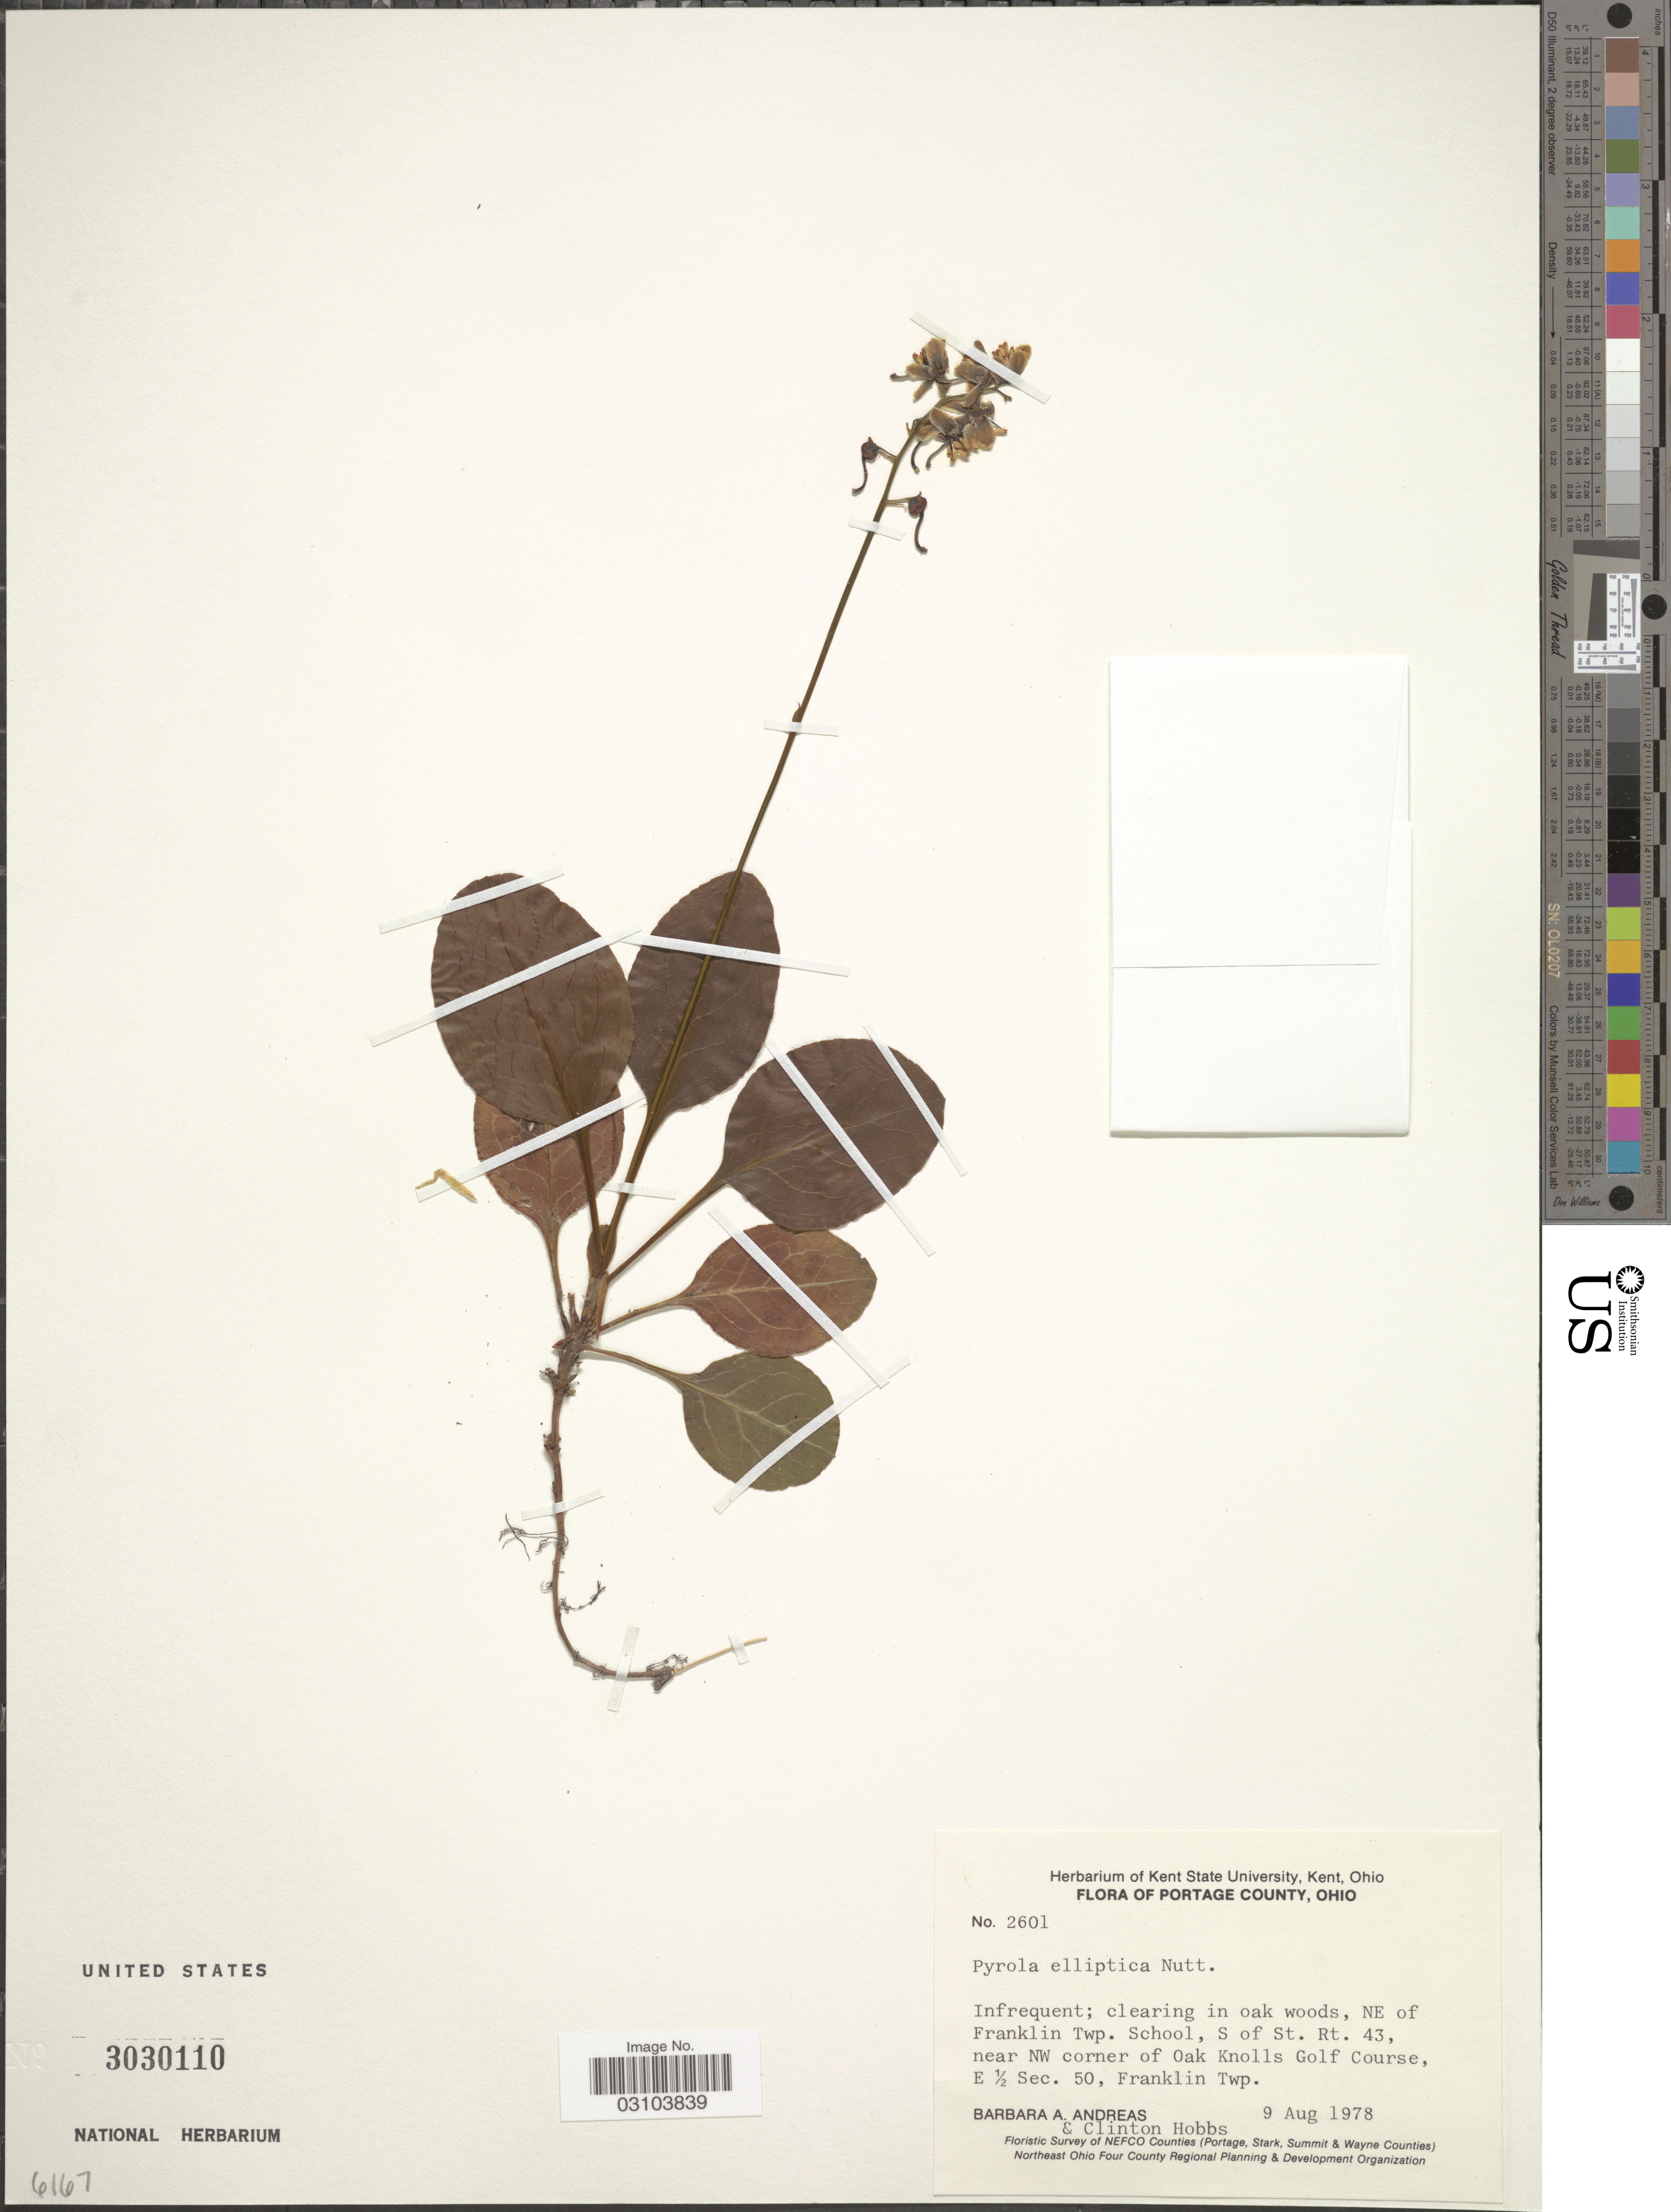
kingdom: Plantae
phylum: Tracheophyta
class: Magnoliopsida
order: Ericales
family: Ericaceae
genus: Pyrola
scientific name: Pyrola elliptica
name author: Nutt.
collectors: B. A. Andreas & C. Hobbs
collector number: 2601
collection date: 1978-08-09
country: United States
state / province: Ohio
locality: Portage County. NE of Franklin Twp. School, S of St. Rt. 43, near NW corner of Oak Knolls Golf Course, E ½ Sec. 50, Franklin Twp.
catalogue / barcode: US 3030110